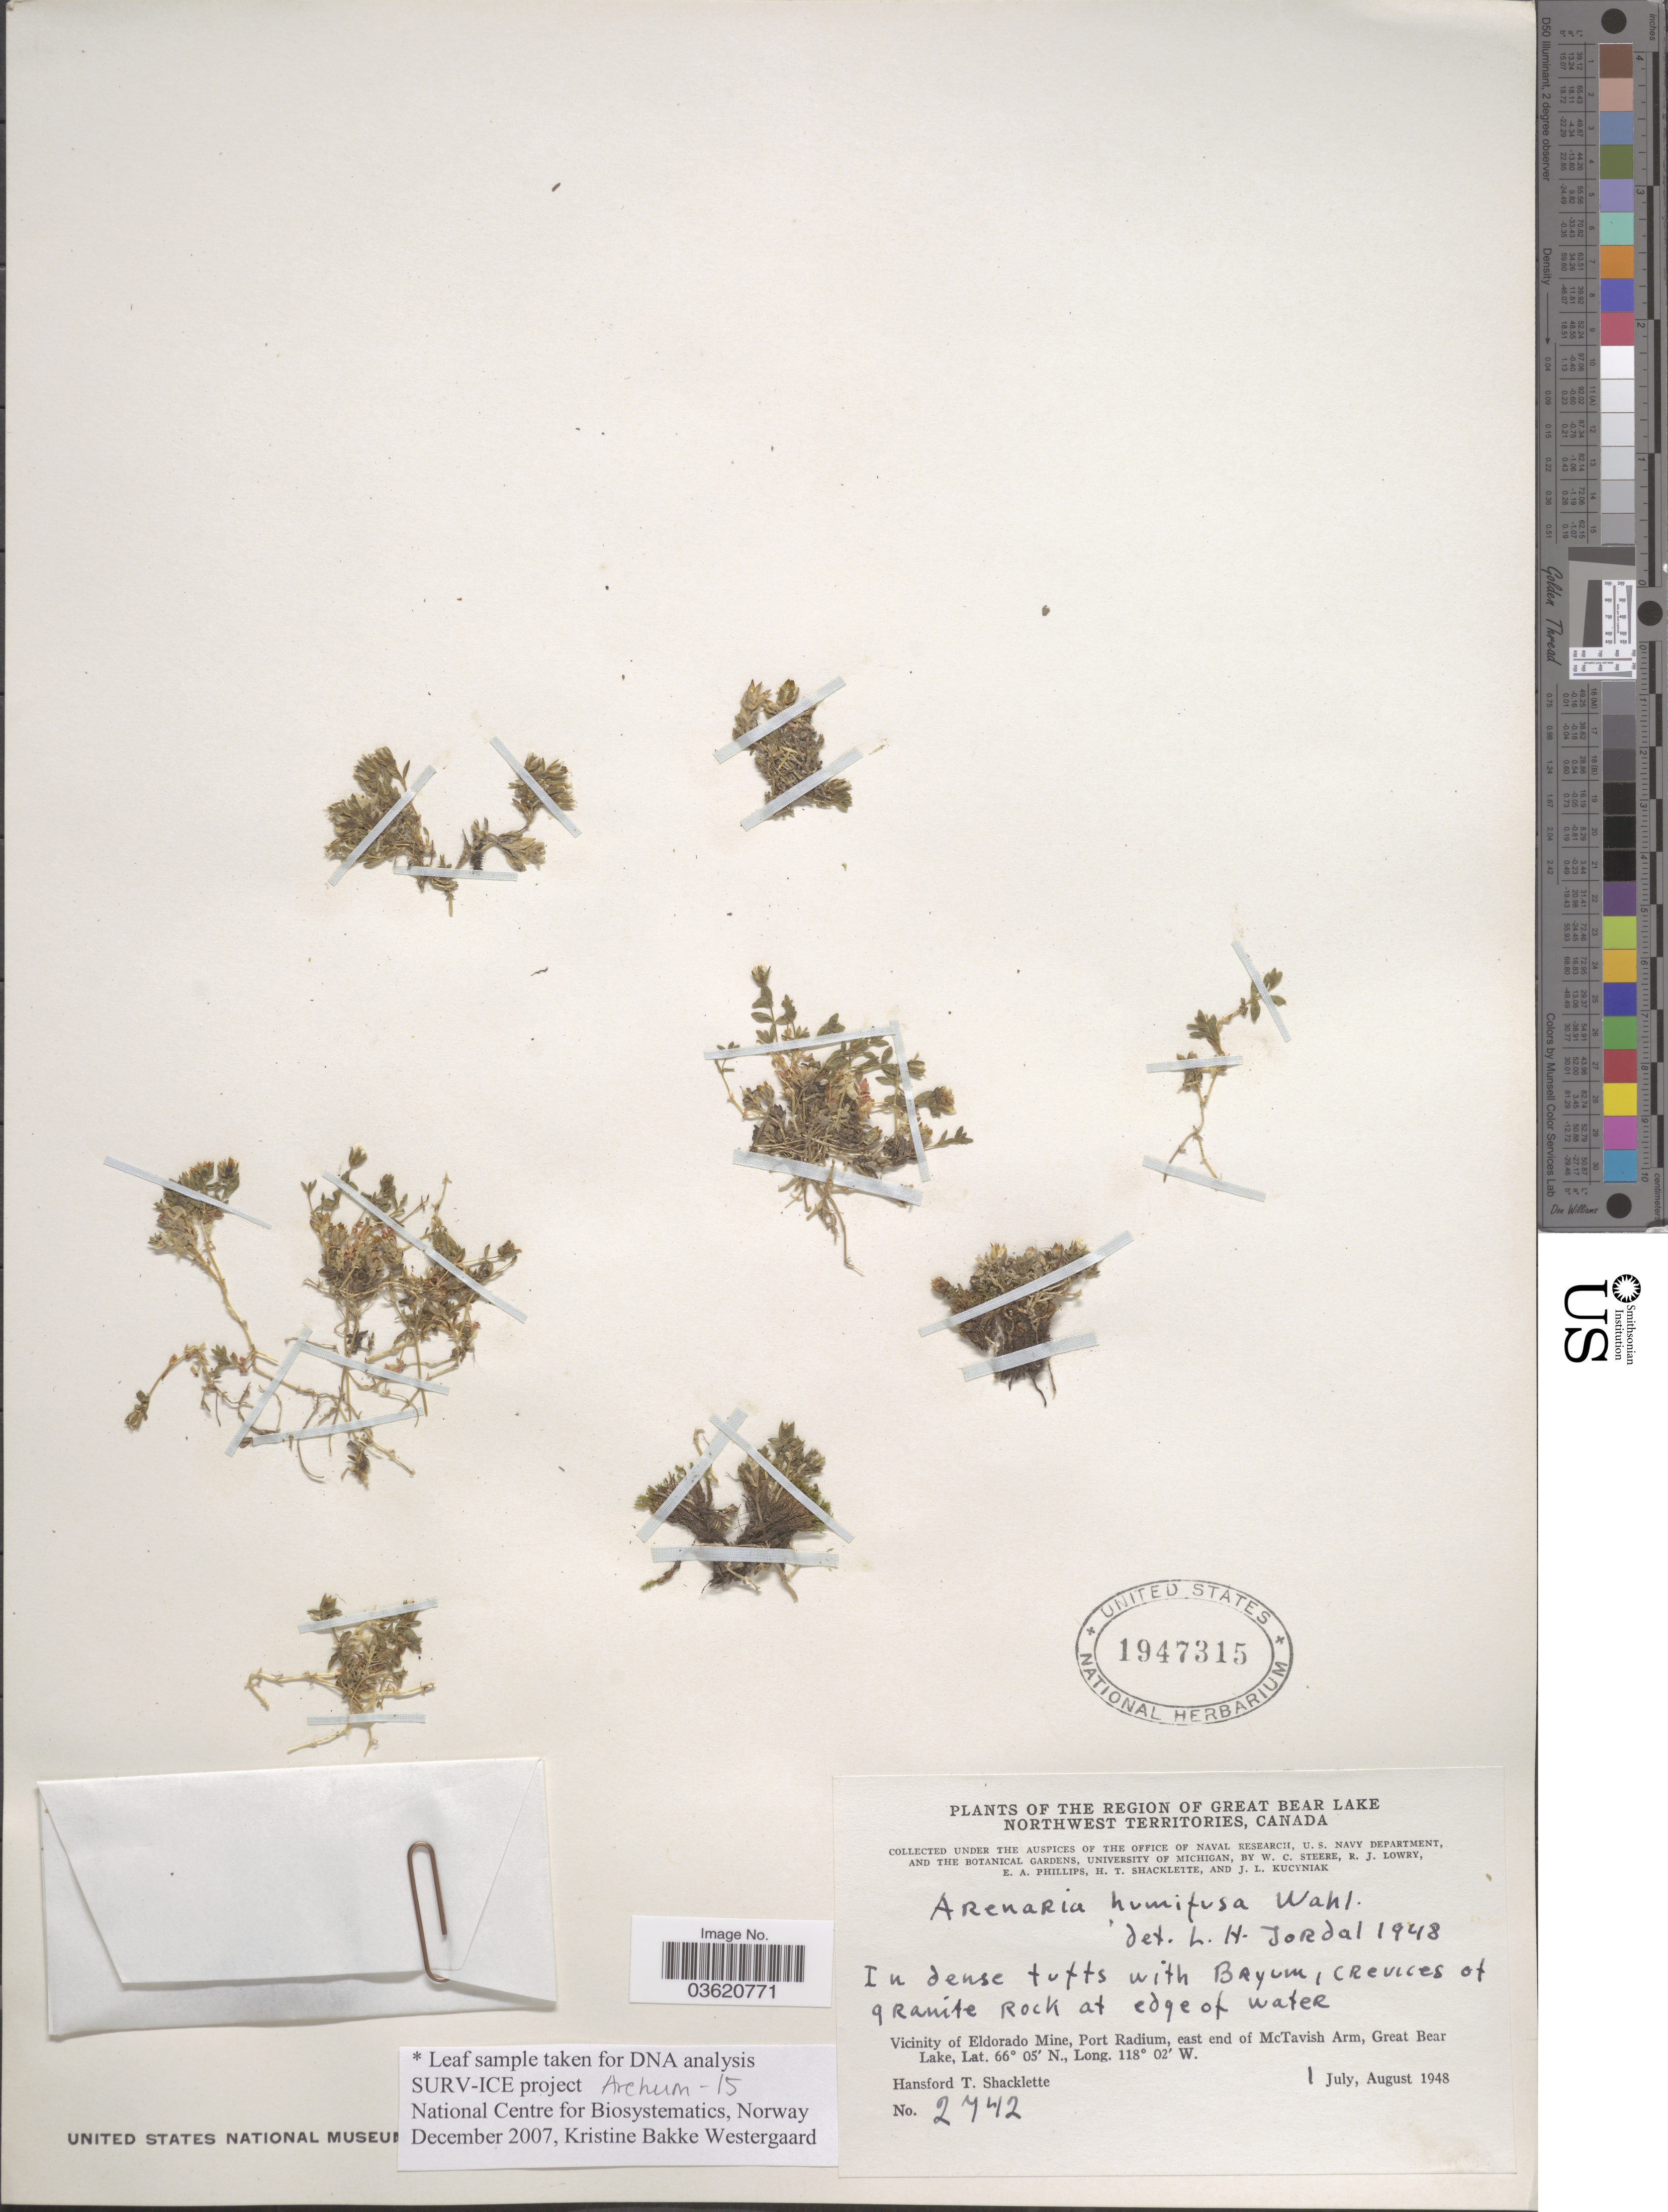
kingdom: Plantae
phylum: Tracheophyta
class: Magnoliopsida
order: Caryophyllales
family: Caryophyllaceae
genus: Arenaria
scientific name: Arenaria humifusa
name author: Wahlenb.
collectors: W. C. Steere, R. Lowry, E. Phillips, H. Shacklette & J. Kucyniak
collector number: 2742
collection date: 1948-07-01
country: Canada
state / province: Northwest Territories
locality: The Region of Great Bear Lake. Vicinity of Eldorado Mine, Port Radium, east end of McTavish Arm, Great Bear Lake.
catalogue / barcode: US 1947315